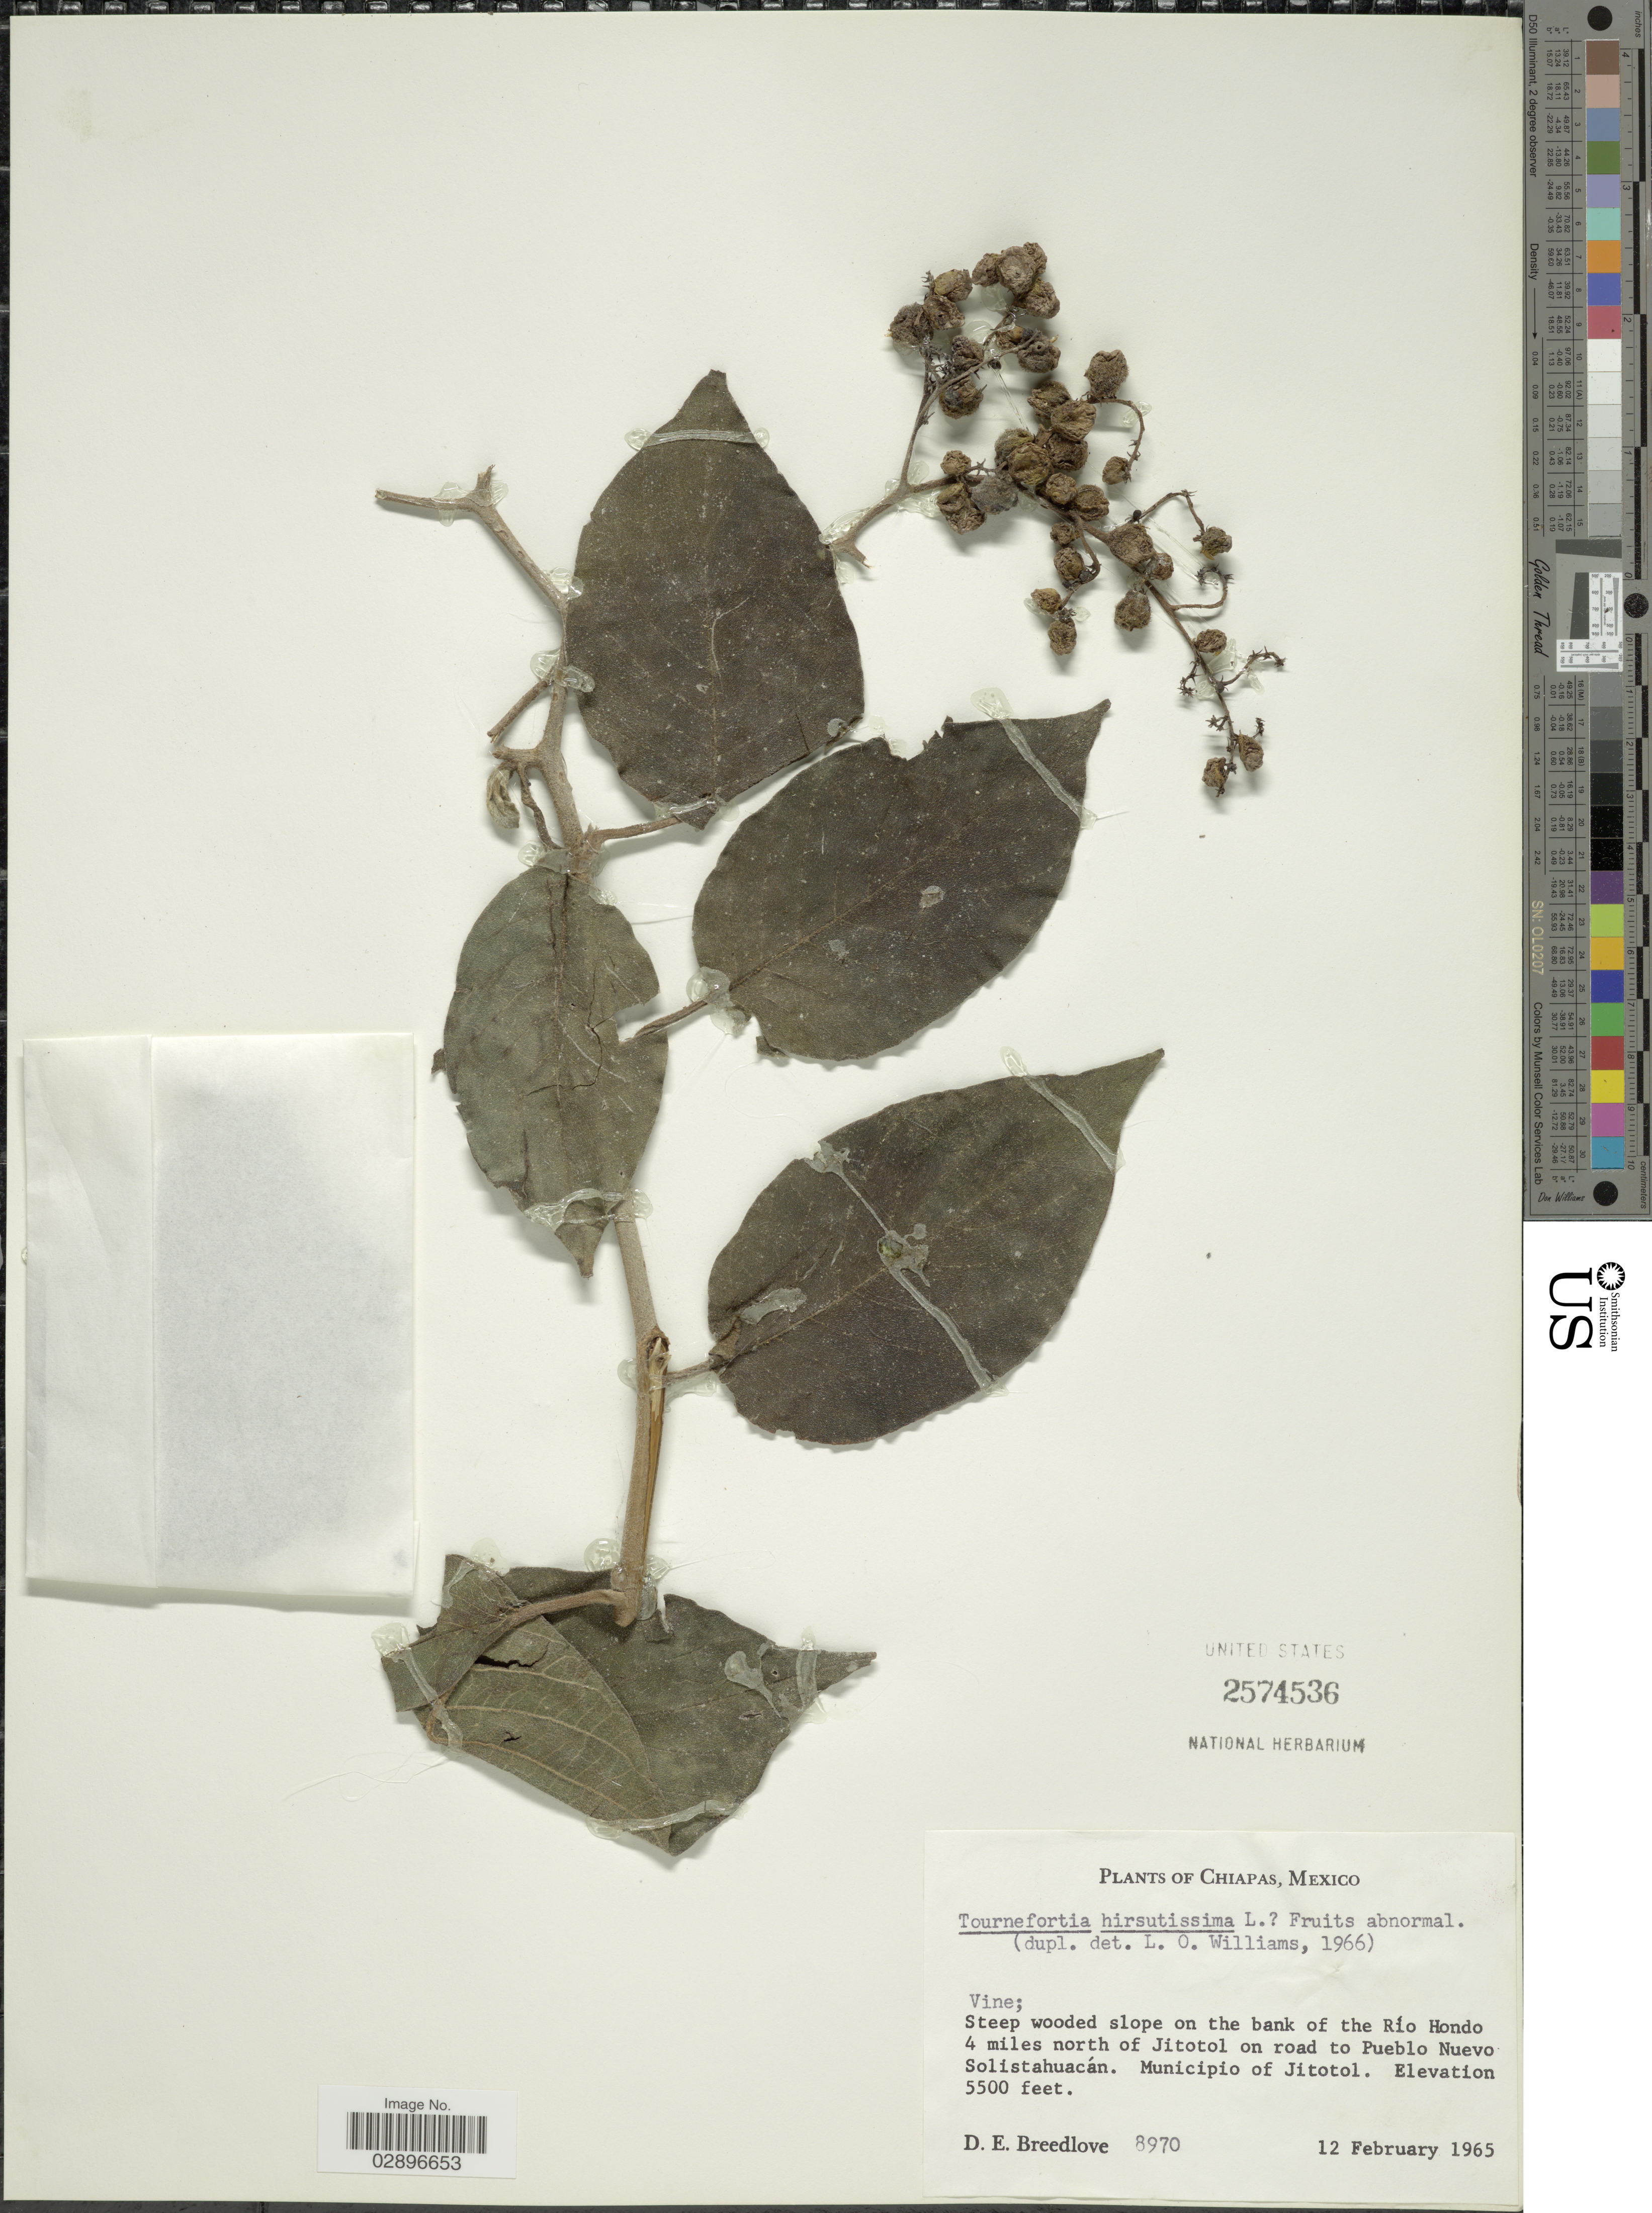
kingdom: Plantae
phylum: Tracheophyta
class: Magnoliopsida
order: Boraginales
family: Heliotropiaceae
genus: Tournefortia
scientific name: Tournefortia hirsutissima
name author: L.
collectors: D. E. Breedlove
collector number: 8970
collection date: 1965-02-12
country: Mexico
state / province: Chiapas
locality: Steep weeded slope on the bank of the Río Hondo 4 miles north of Jitotol on road to Pueblo Nuevo Solistahuacán. Municipio of Jitotol.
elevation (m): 1676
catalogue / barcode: US 2574536